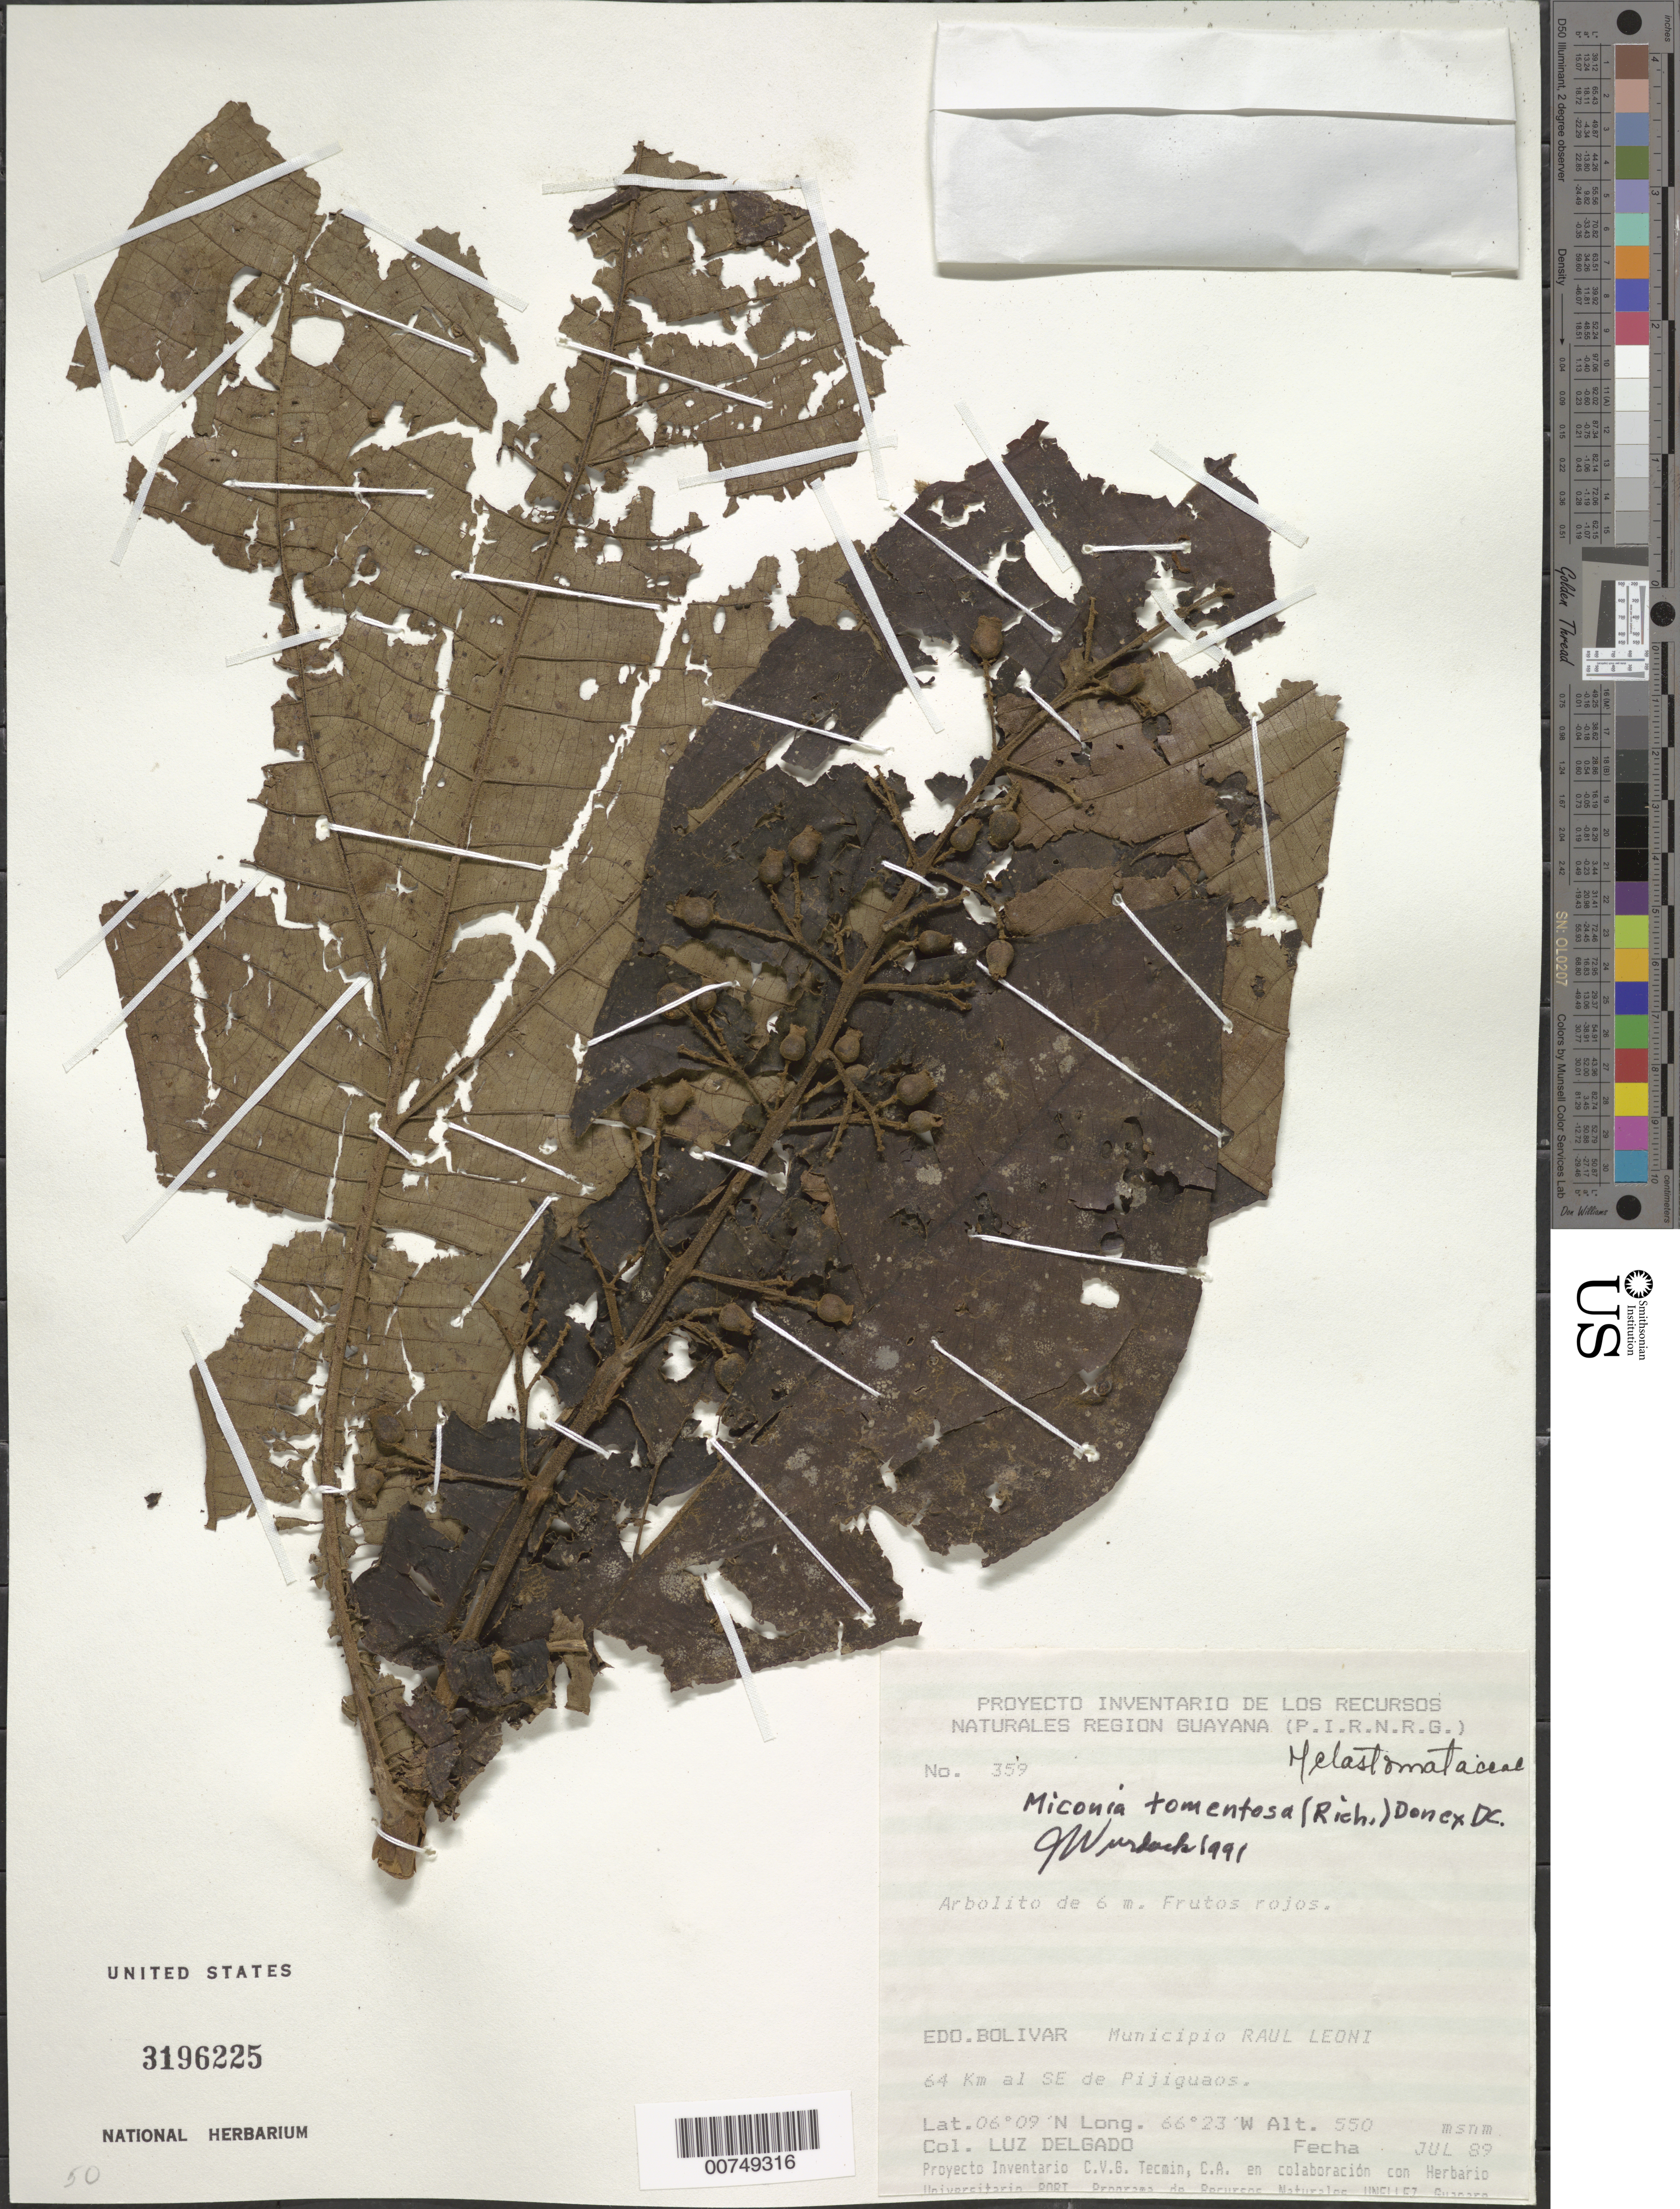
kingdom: Plantae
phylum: Tracheophyta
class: Magnoliopsida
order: Myrtales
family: Melastomataceae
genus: Miconia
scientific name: Miconia tomentosa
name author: (Rich.) D. Don ex DC.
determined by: Wurdack, John J., (US), US (UNITED STATES)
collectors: L. Delgado V.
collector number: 359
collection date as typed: Jul-89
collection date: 1989-07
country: Venezuela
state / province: Bolívar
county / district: Angostura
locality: Mun. Raúl Leoni [=Angostura], 64 km SE de Pijiguaos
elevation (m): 550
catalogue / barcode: US 3196225